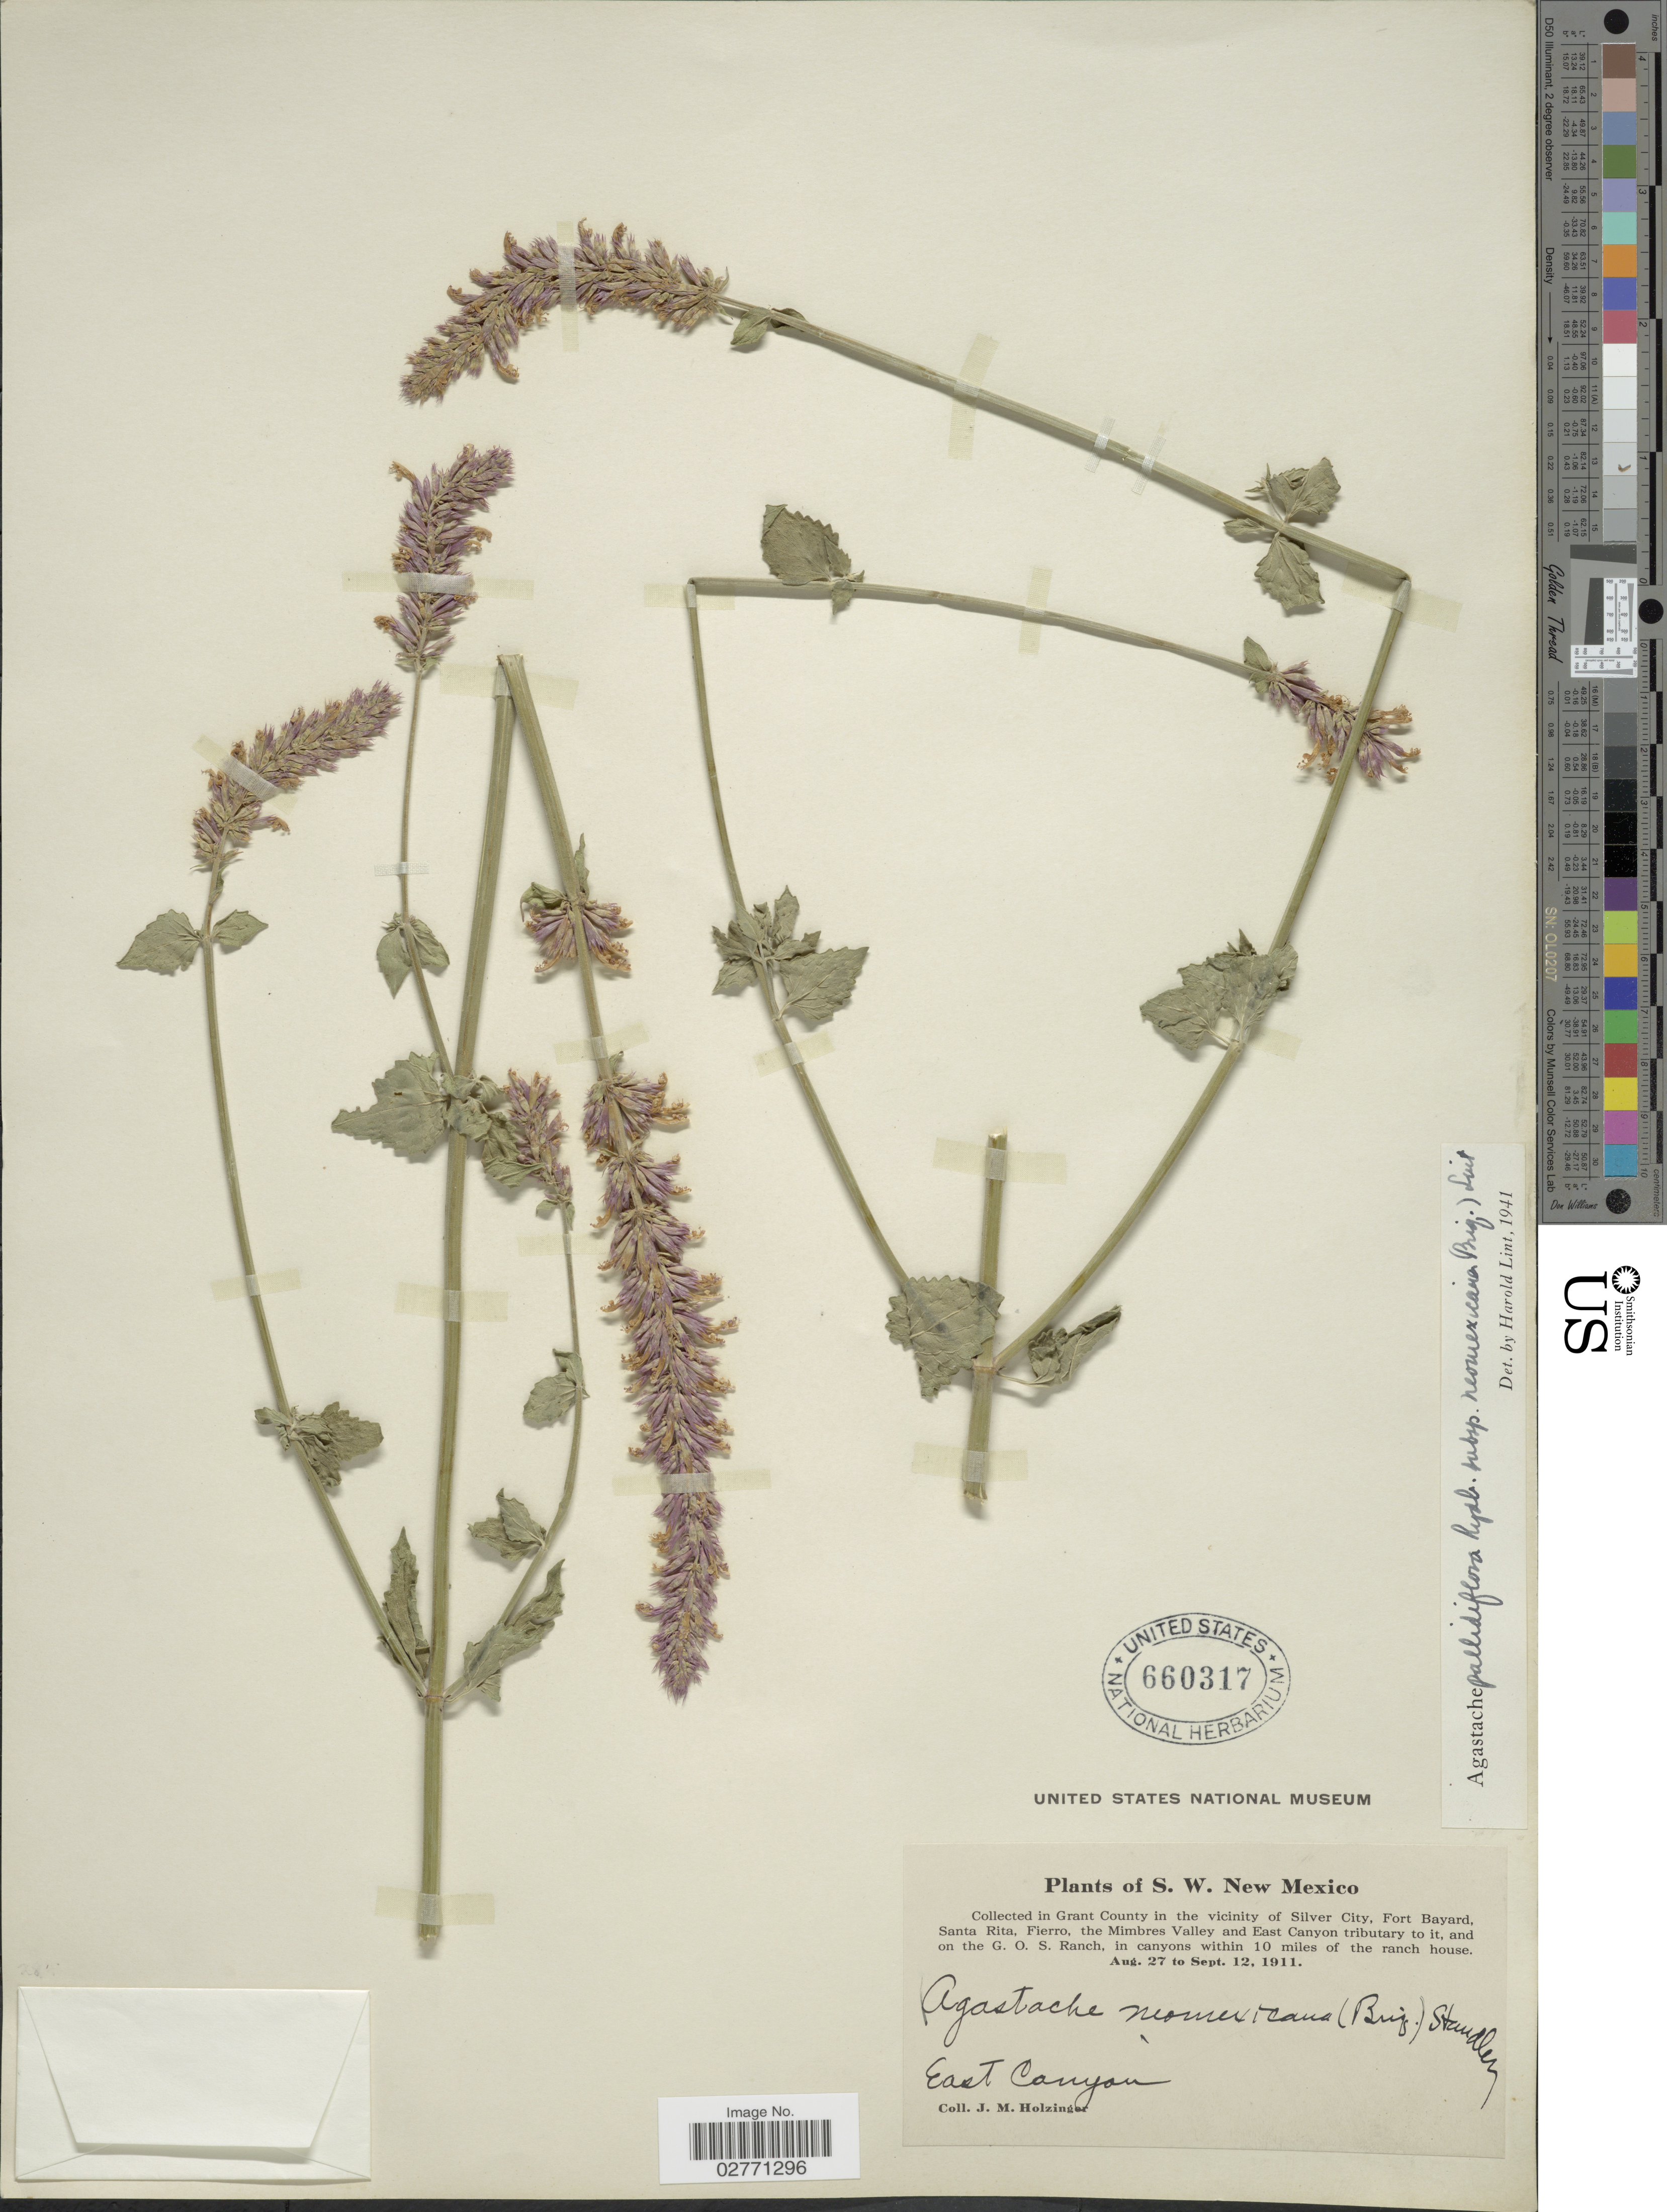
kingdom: Plantae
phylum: Tracheophyta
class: Magnoliopsida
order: Lamiales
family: Lamiaceae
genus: Agastache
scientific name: Agastache pallidiflora subsp. neomexicana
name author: (Briq.) Lint & Epling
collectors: J. M. Holzinger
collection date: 1911-08-27/1911-09-12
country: United States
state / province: New Mexico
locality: S.W. New Mexico. In Grant County in the vicinity of Silver City, Fort Bayard, Santa Rita, Fierro, the Mimbres Valley and East Canyon tributary to it, and on the G.O.S. Ranch, in canyons within 10 miles of the ranch house. East Canyon.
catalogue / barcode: US 660317